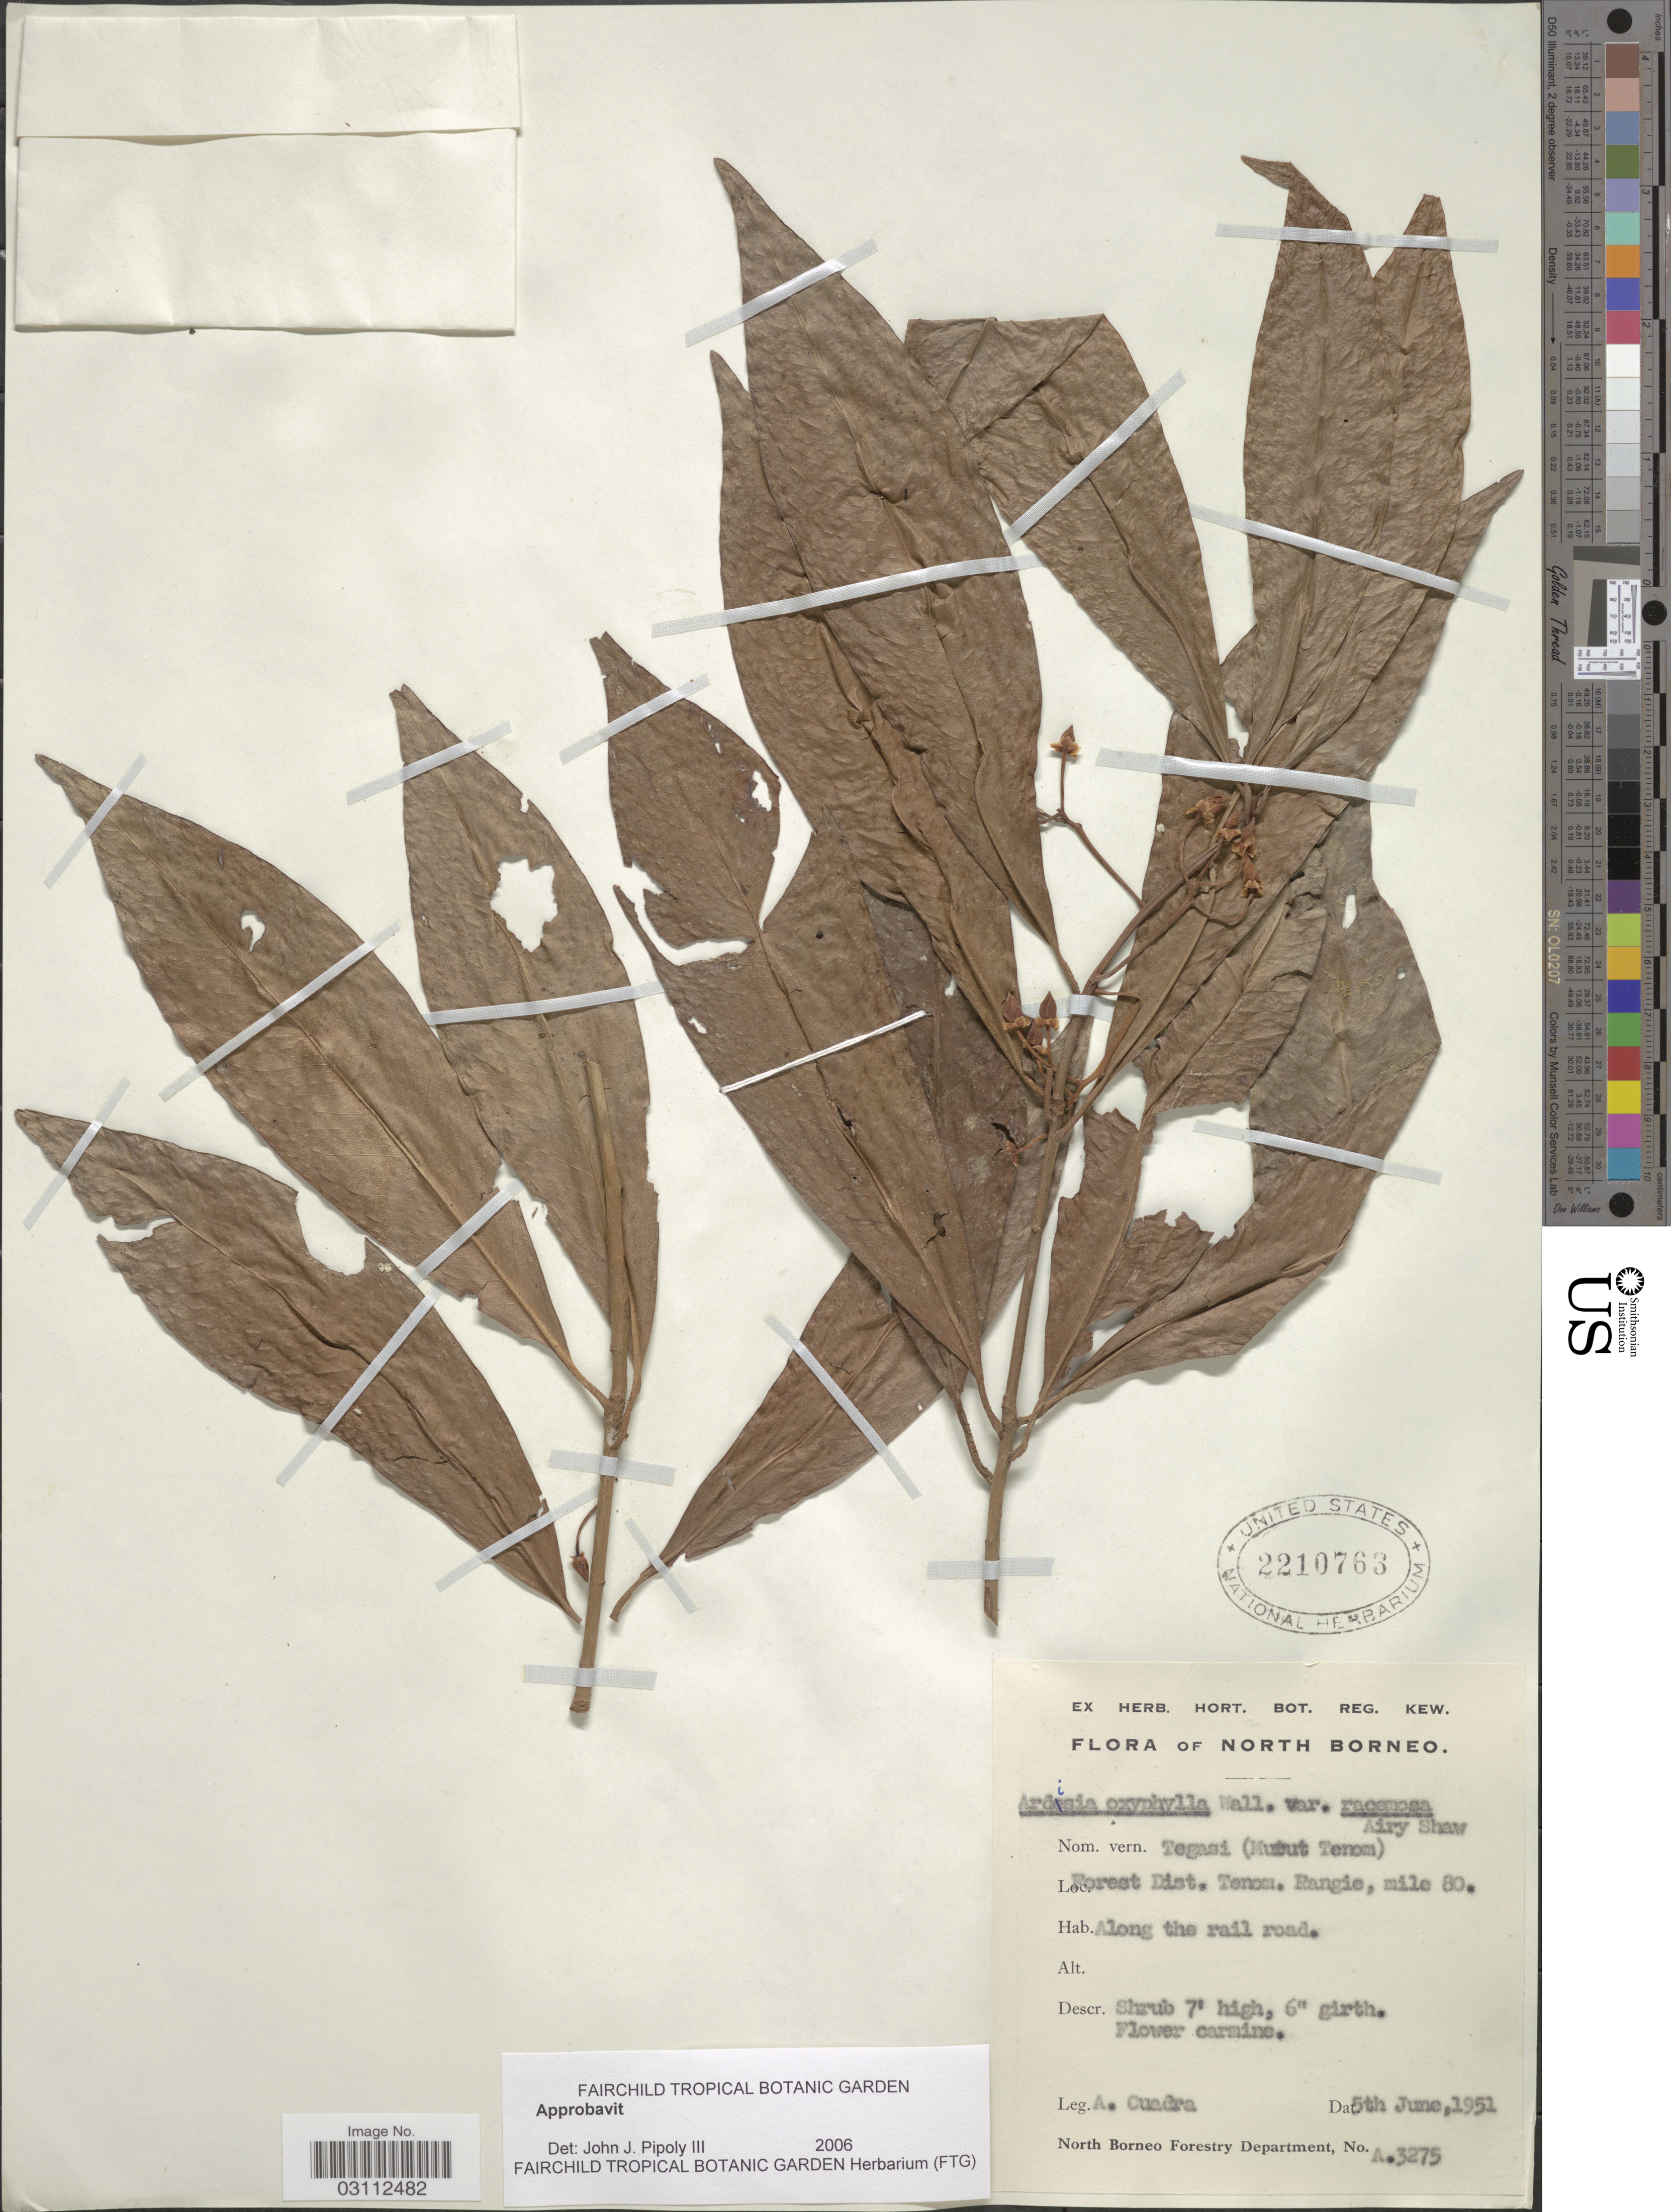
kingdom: Plantae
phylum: Tracheophyta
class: Magnoliopsida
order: Ericales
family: Primulaceae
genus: Ardisia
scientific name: Ardisia oxyphylla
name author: Wall. ex DC.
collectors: A. Cuadra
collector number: A3275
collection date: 1951-06-05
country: Malaysia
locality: North Borneo. Forest Dist. Tenom. Rangie, mile 80.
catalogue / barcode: US 2210763